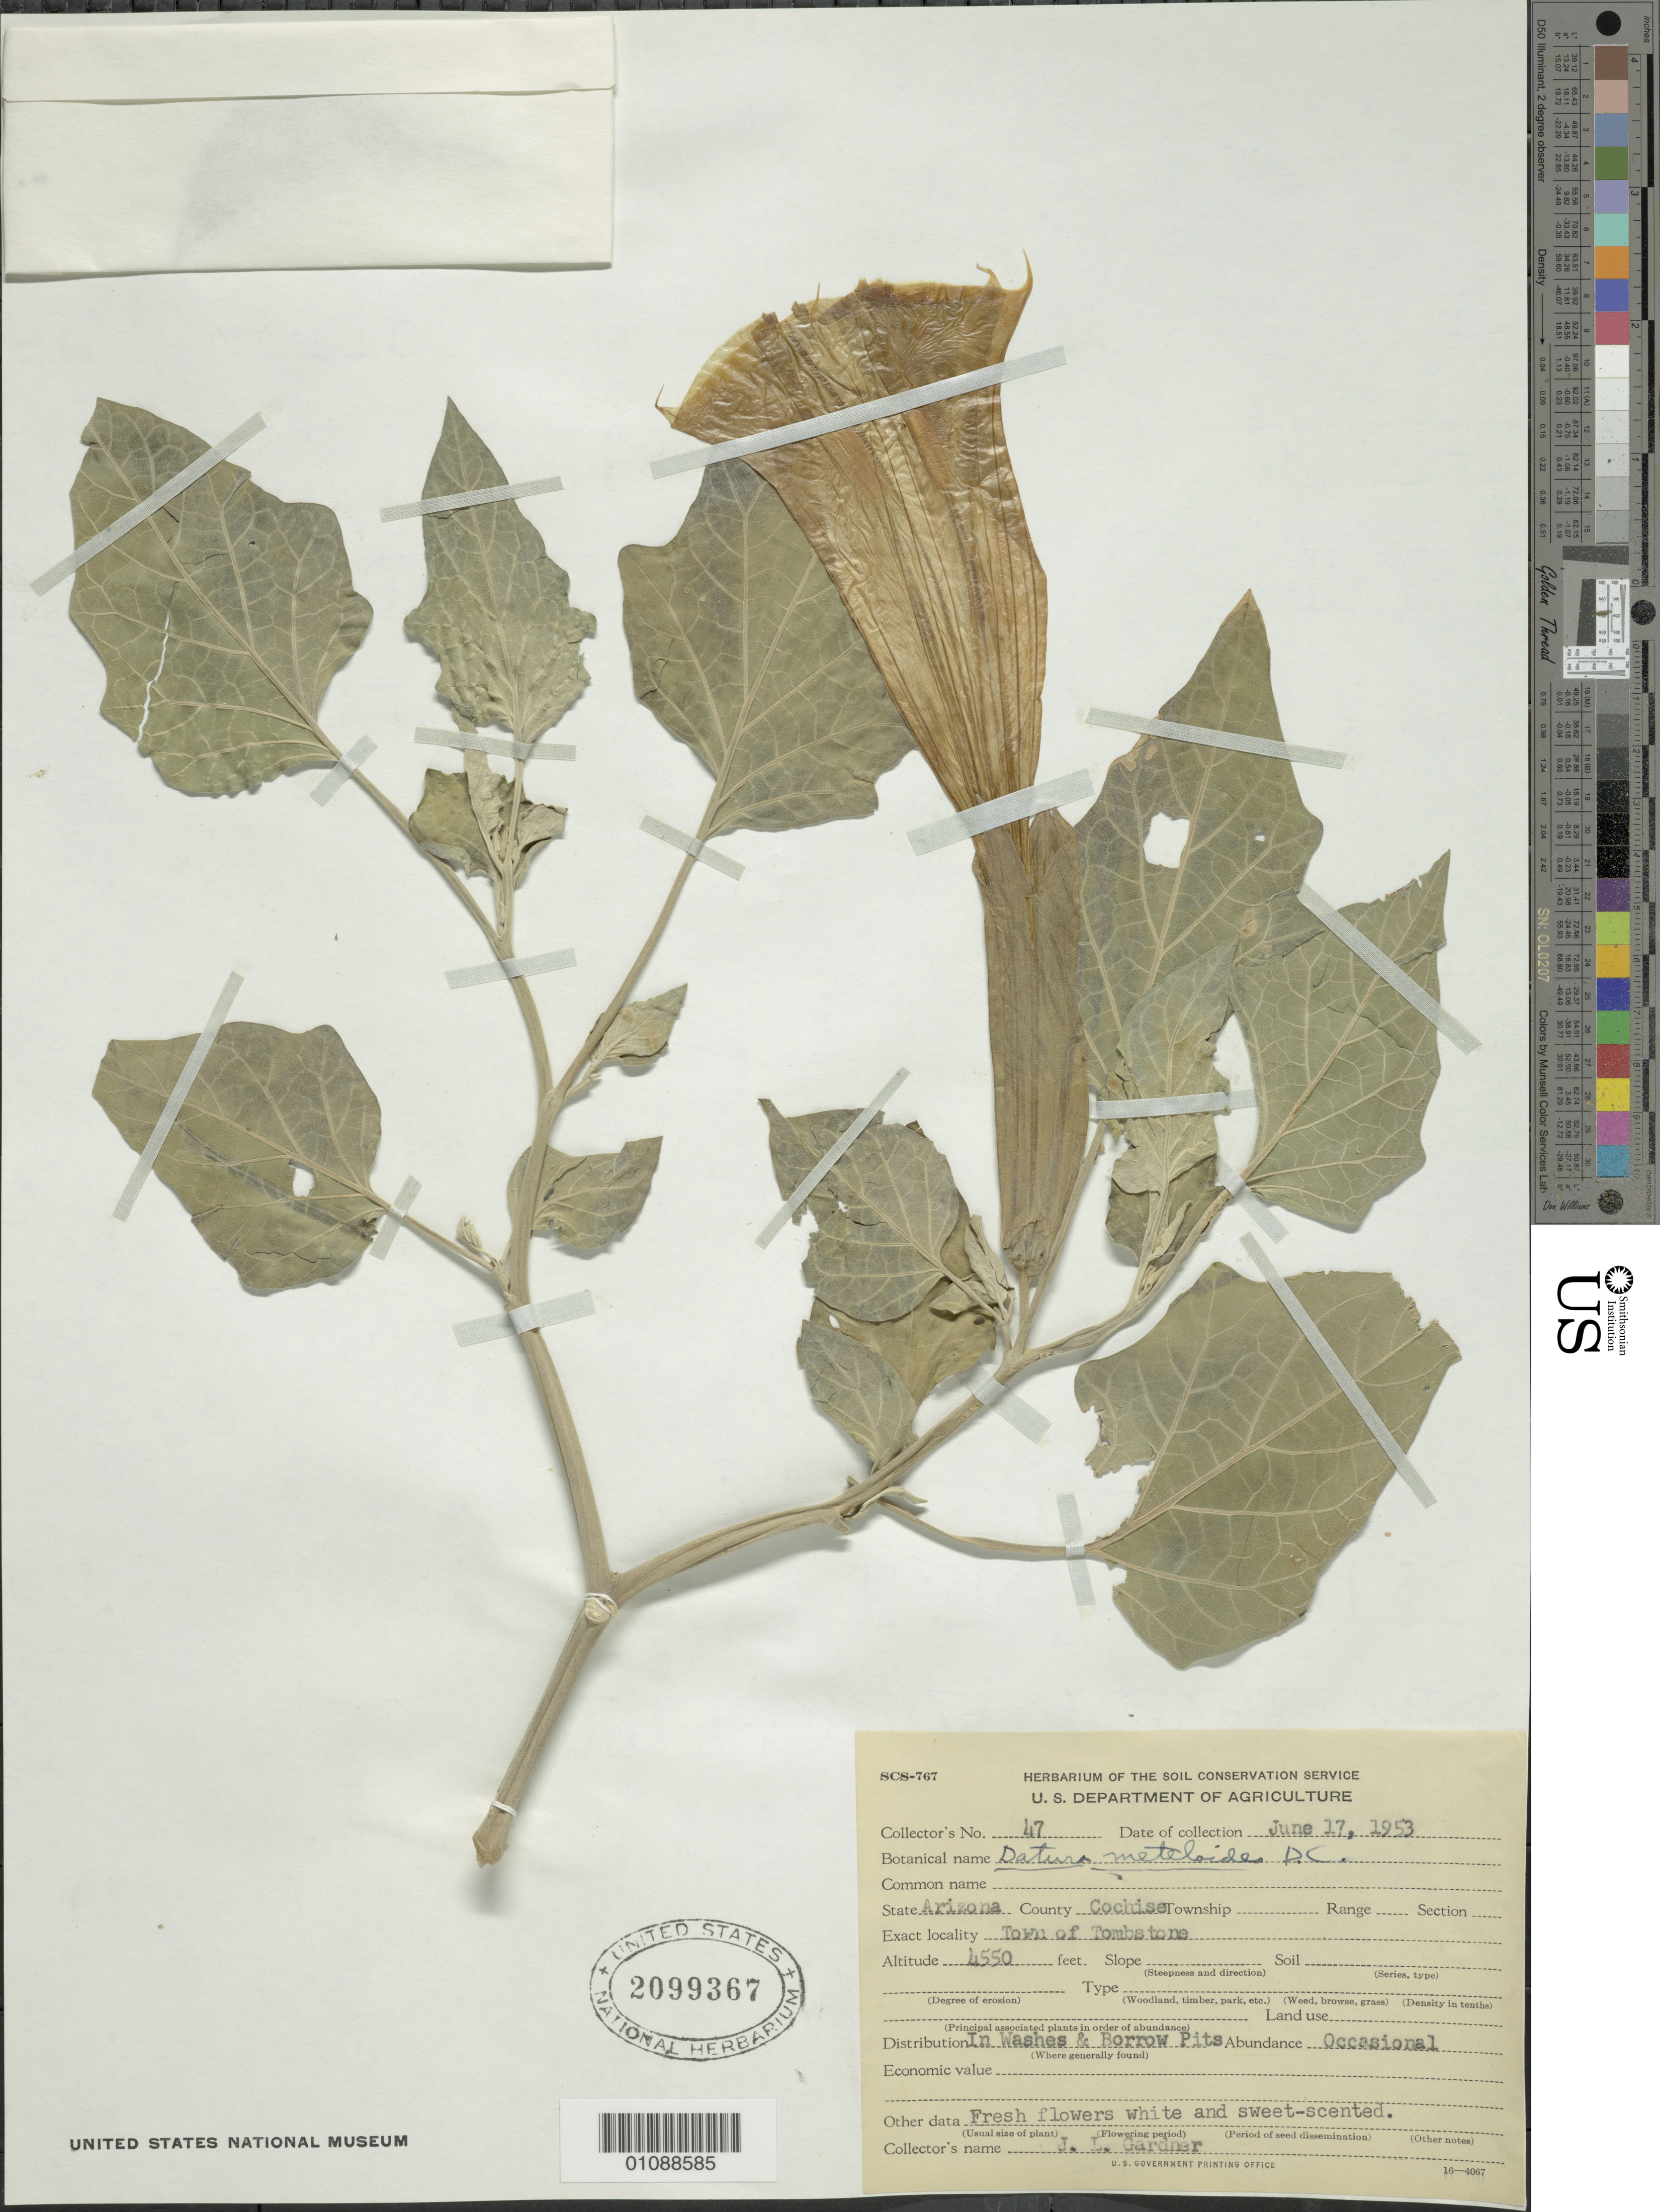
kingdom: Plantae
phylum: Tracheophyta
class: Magnoliopsida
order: Solanales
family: Solanaceae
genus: Datura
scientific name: Datura innoxia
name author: Mill.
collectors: J. L. Gardner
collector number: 47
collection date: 1953-06-17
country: United States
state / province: Arizona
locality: County Cochise. Town of Tombstone.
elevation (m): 1387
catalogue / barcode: US 2099367